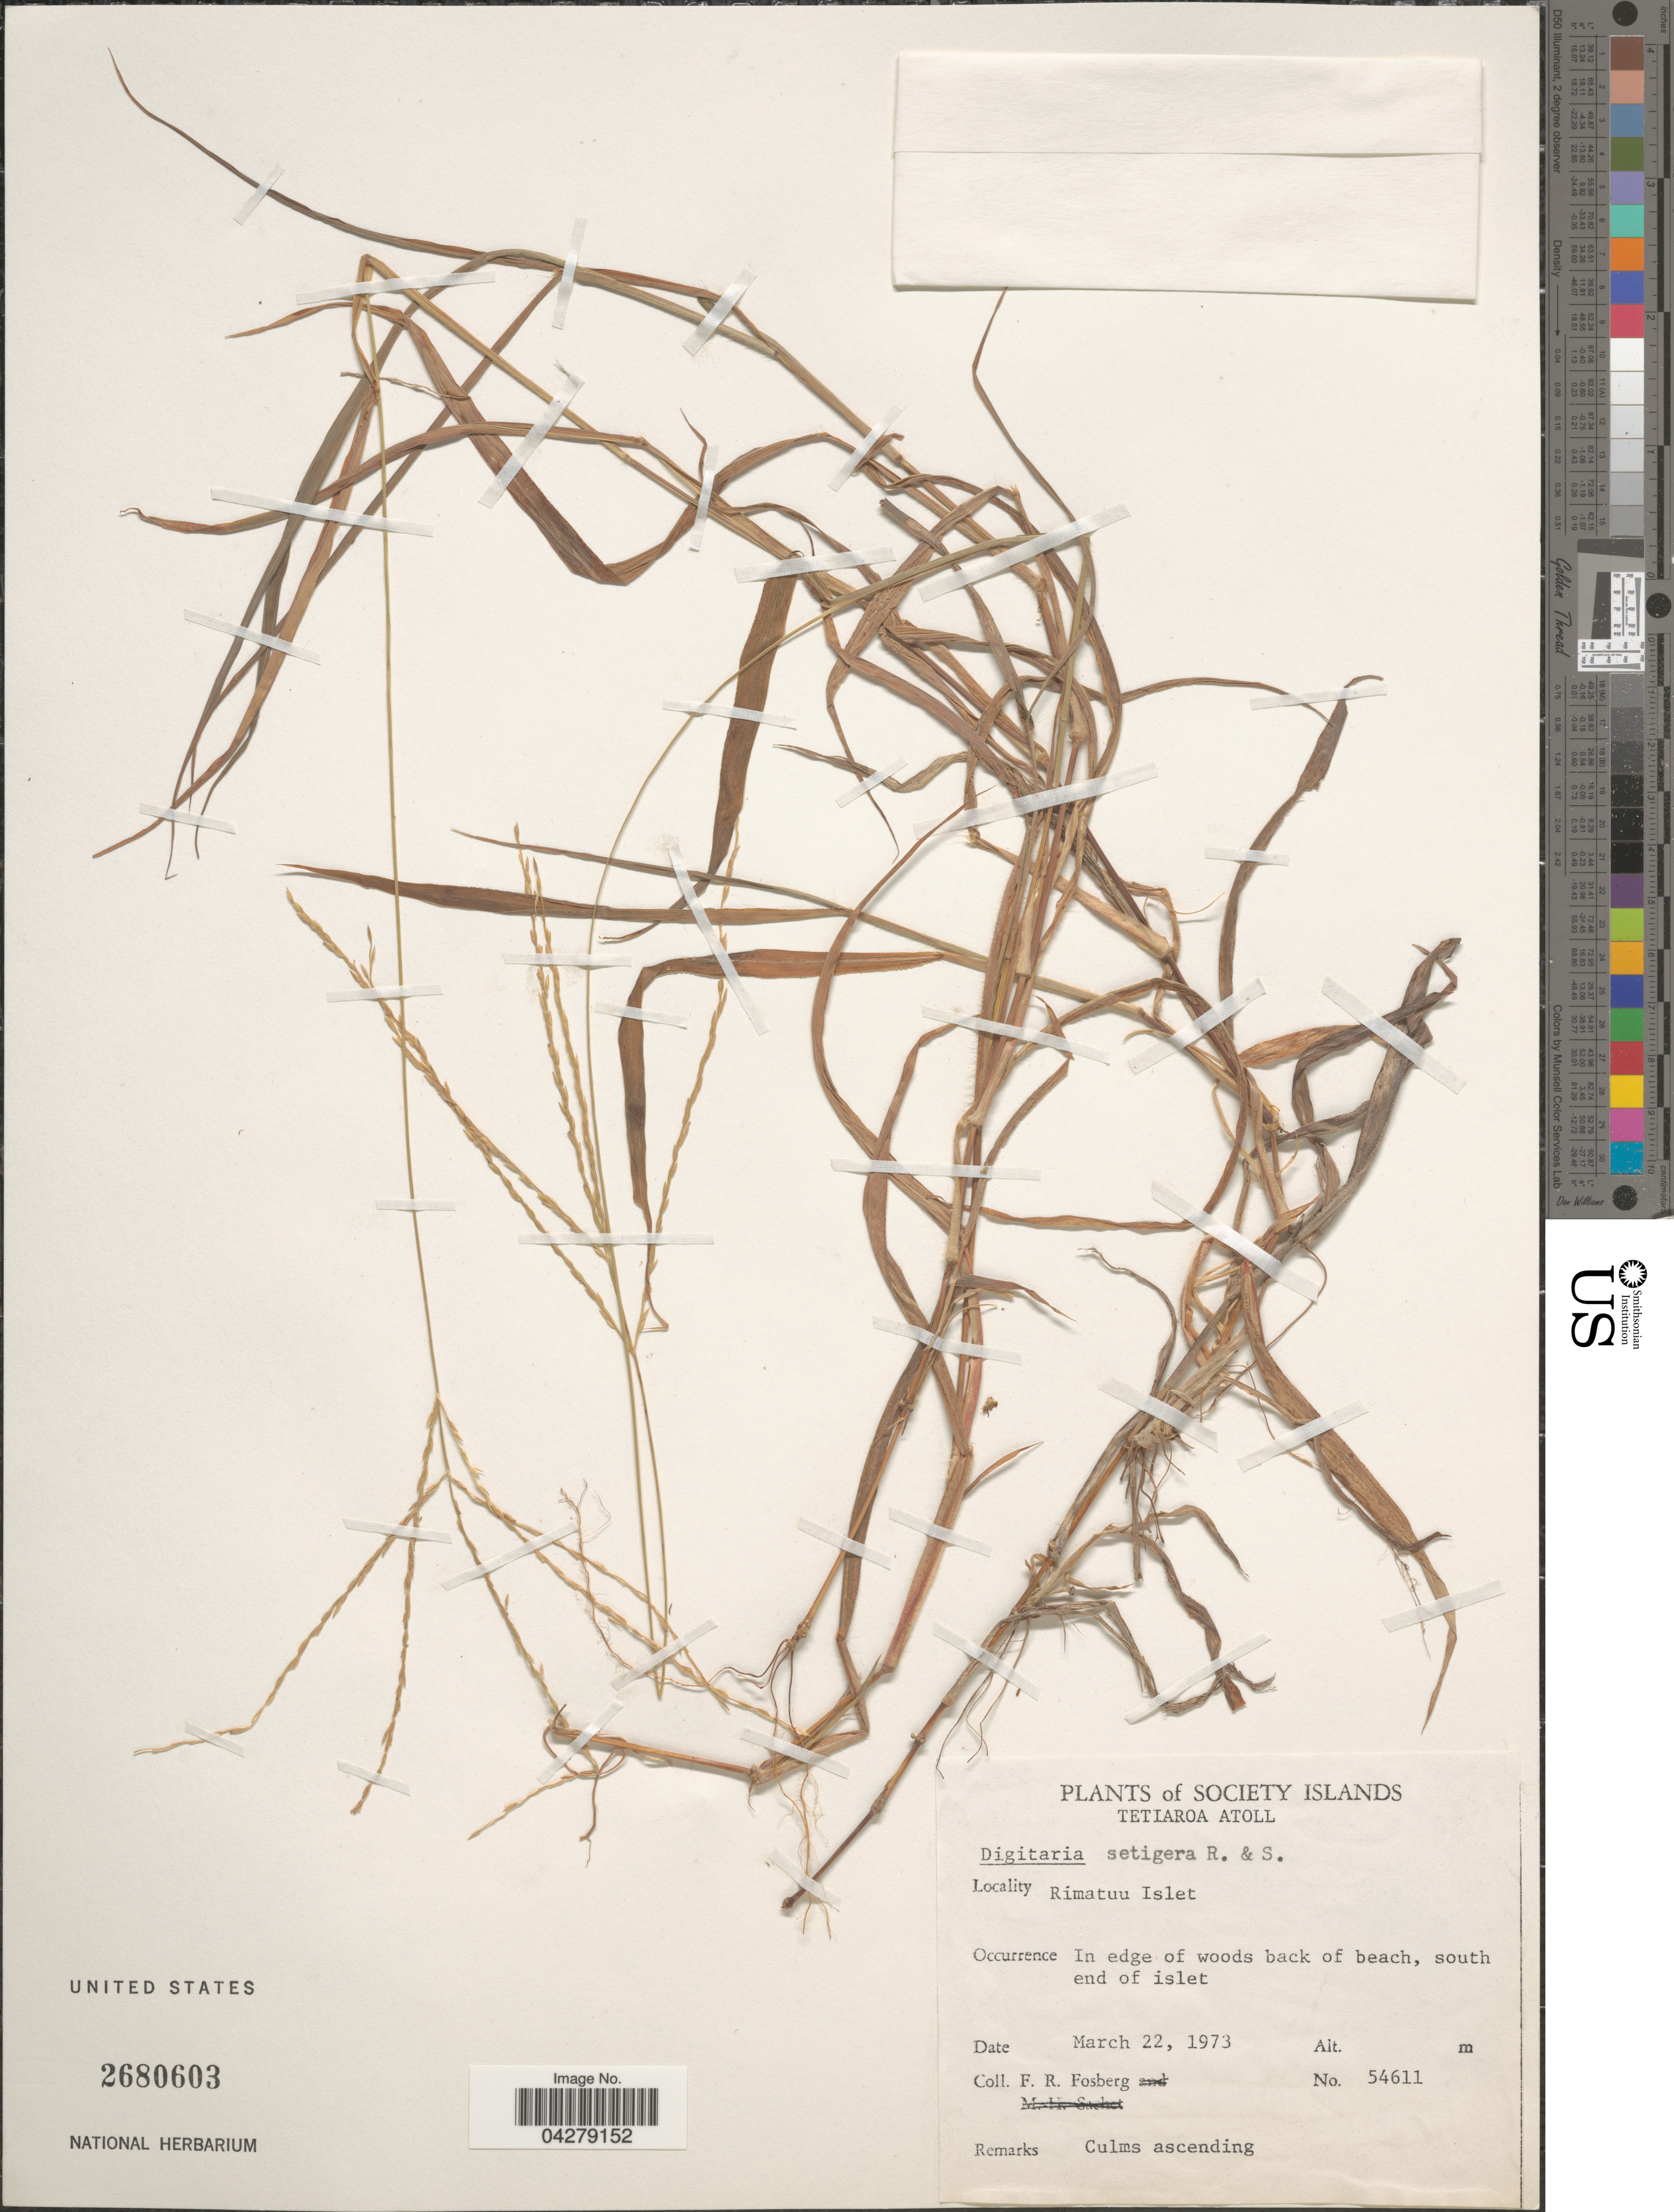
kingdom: Plantae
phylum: Tracheophyta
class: Liliopsida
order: Poales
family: Poaceae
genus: Digitaria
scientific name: Digitaria setigera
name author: Roth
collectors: F. R. Fosberg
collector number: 54611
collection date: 1973-03-22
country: French Polynesia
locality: Society Islands. Tetiaroa Atoll. Rimatuu Islet.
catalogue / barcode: US 2680603